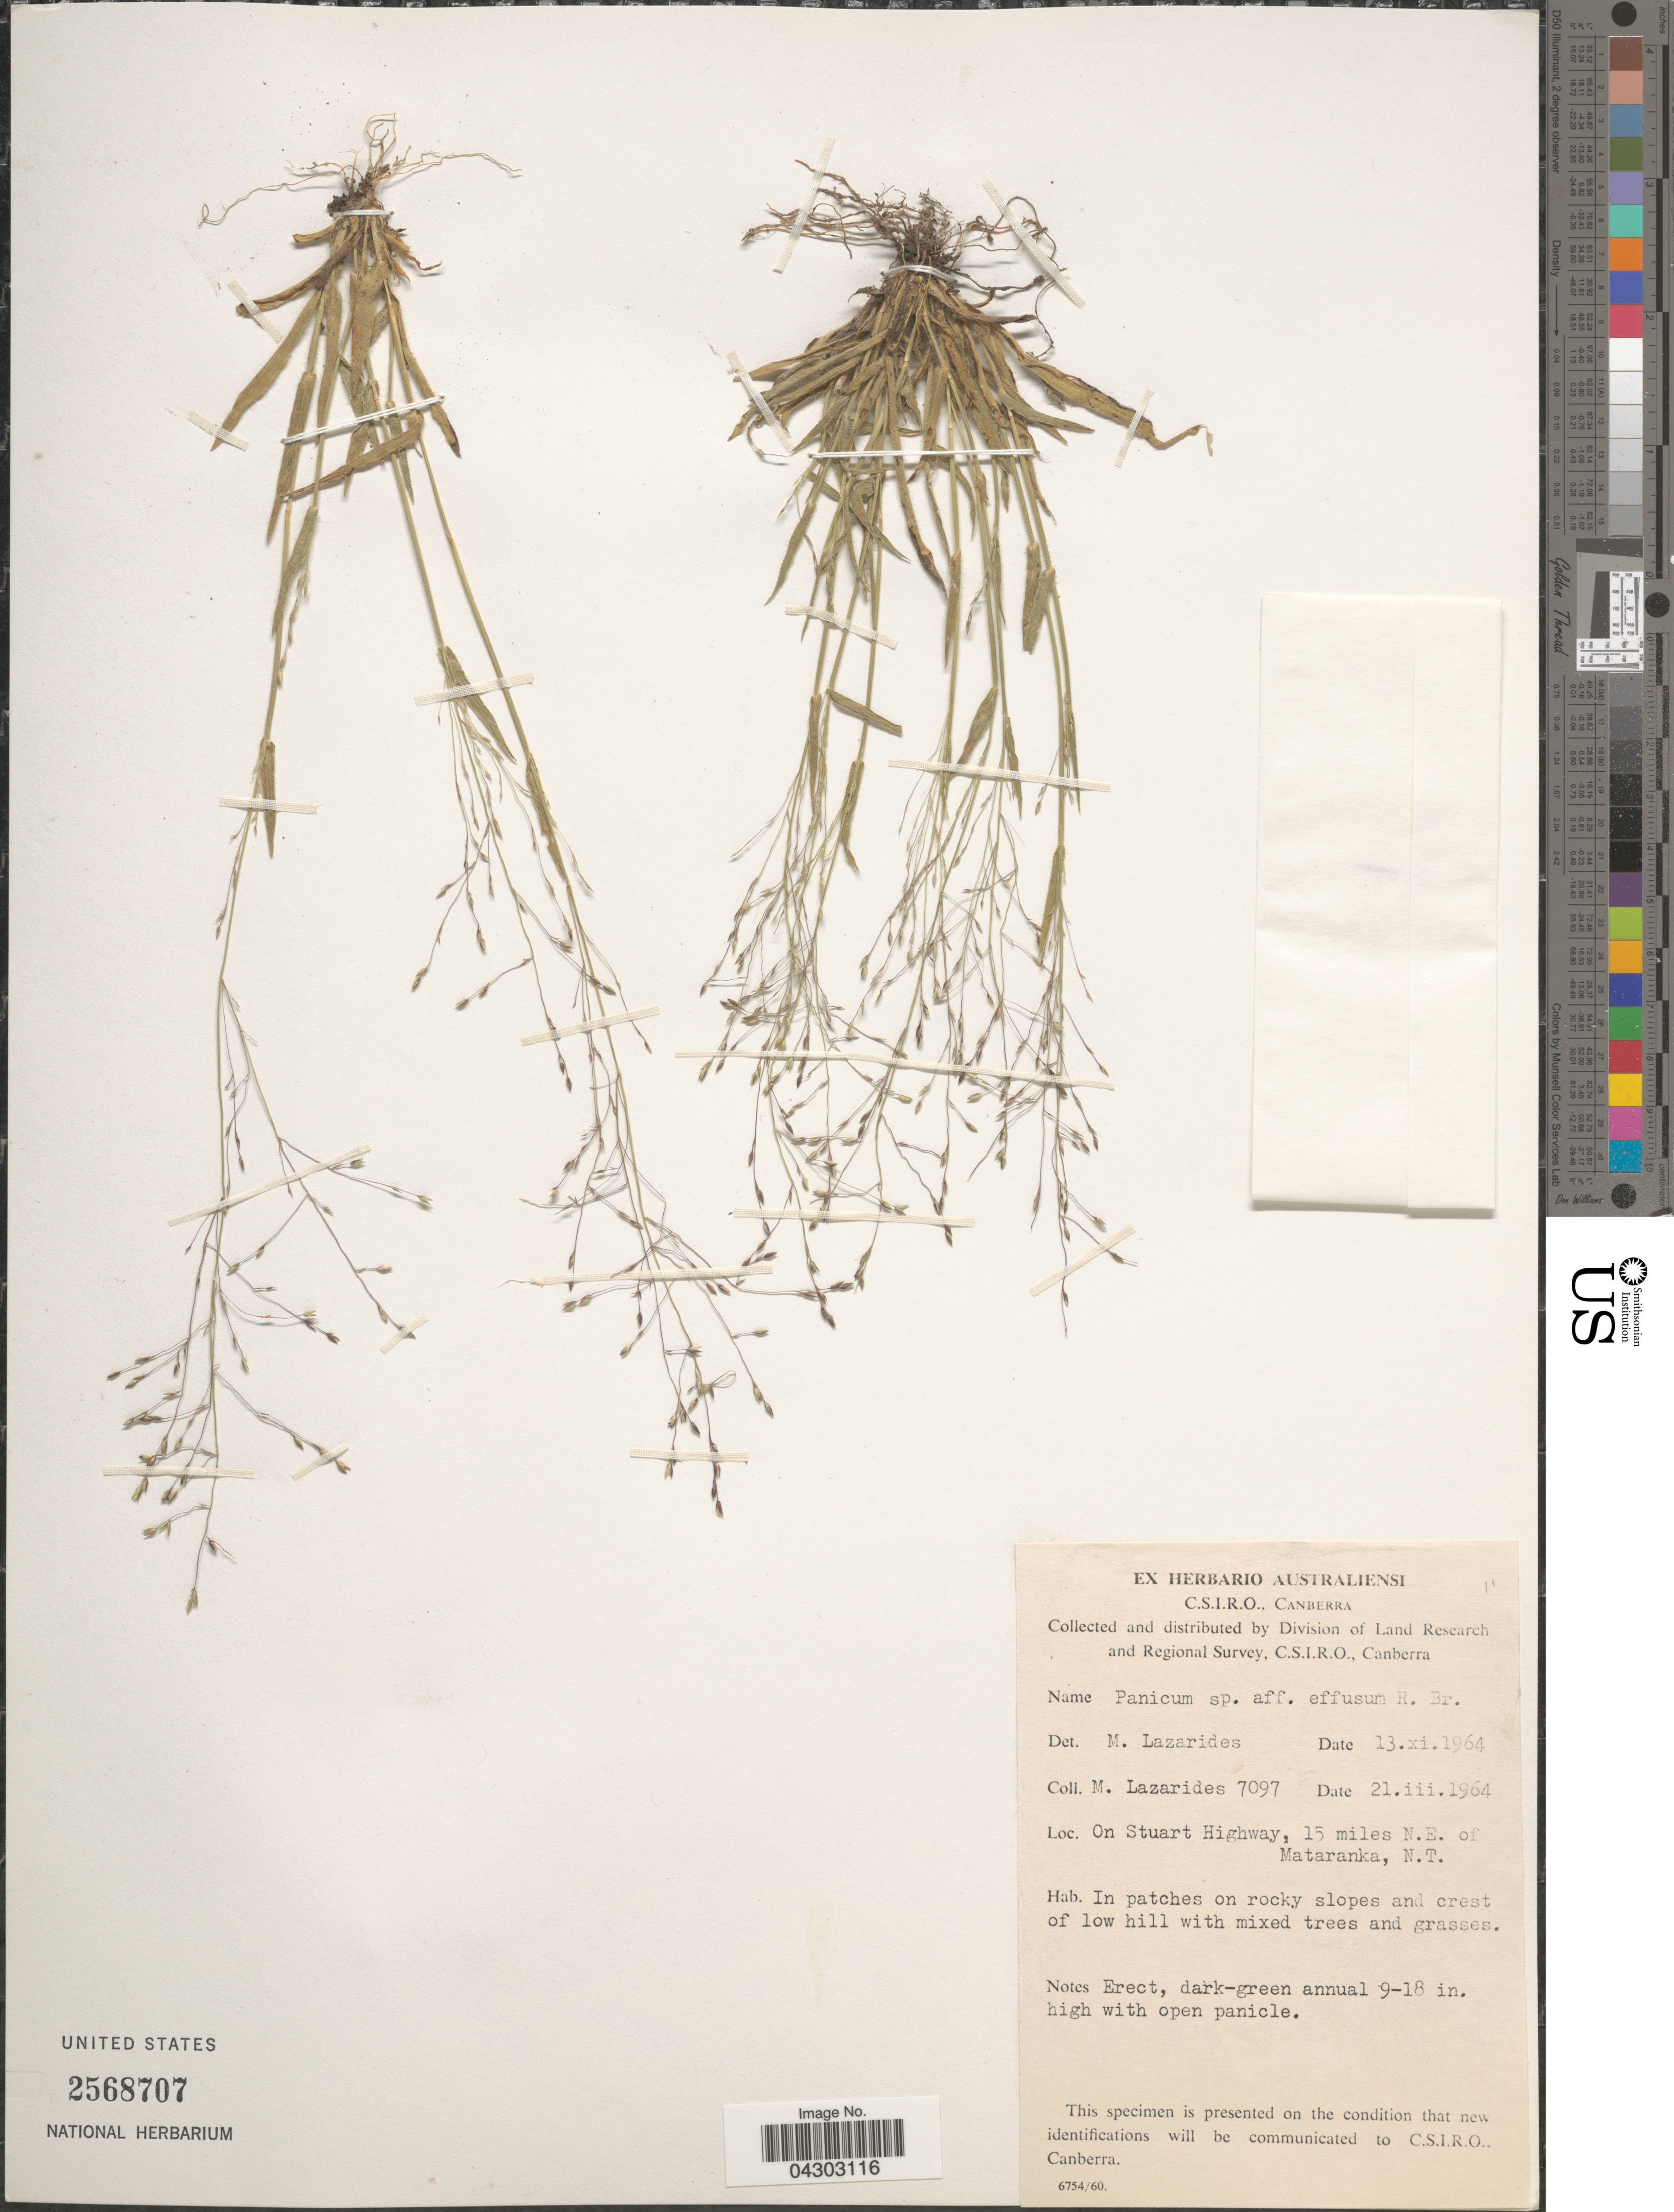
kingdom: Plantae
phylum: Tracheophyta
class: Liliopsida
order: Poales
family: Poaceae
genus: Panicum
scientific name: Panicum effusum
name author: R. Br.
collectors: M. Lazarides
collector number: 7097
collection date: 1964-03-21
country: Australia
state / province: Northern Territory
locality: Division of Land Research and Regional Survey. On Stuart highway, 15 miles N.E. of Mataranka.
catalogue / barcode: US 2568707